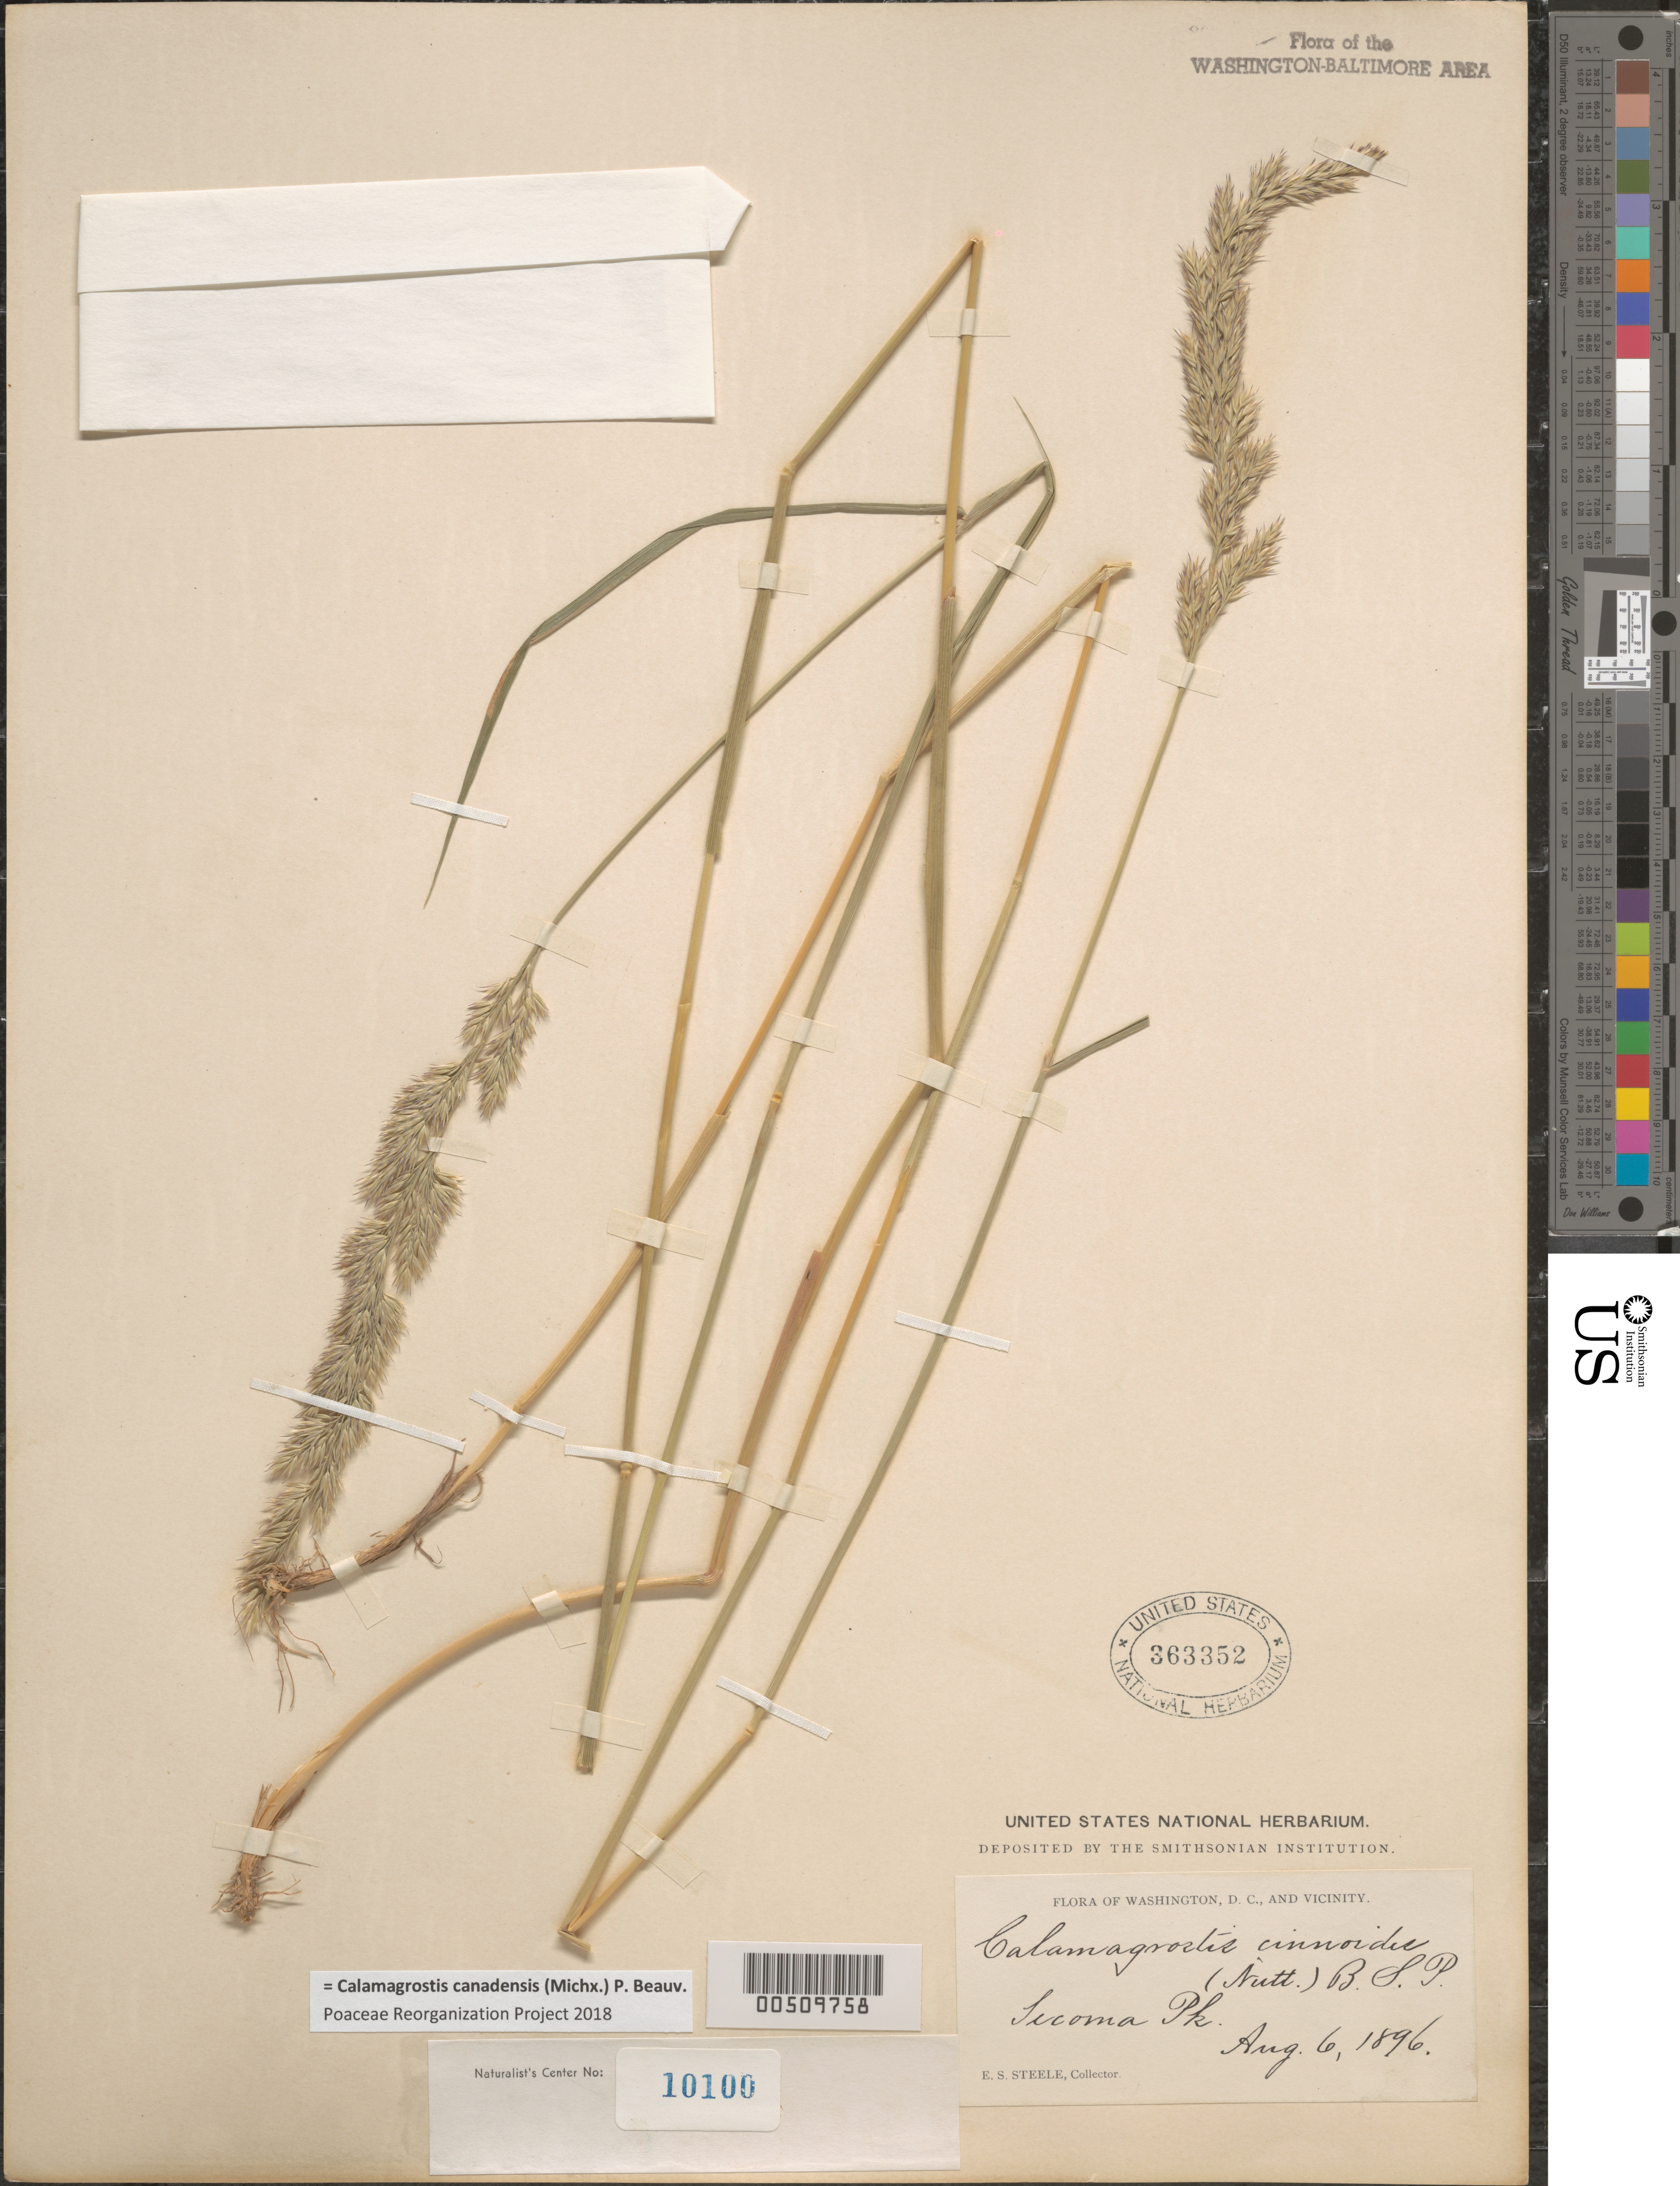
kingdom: Plantae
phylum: Tracheophyta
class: Liliopsida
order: Poales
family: Poaceae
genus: Calamagrostis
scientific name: Calamagrostis canadensis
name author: (Michx.) P. Beauv.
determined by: Poaceae Reorganization Project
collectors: E. Steele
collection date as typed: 06 Aug 1896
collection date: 1896-08-06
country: United States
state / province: Maryland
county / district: Montgomery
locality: Tacoma Park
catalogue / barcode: US 363352